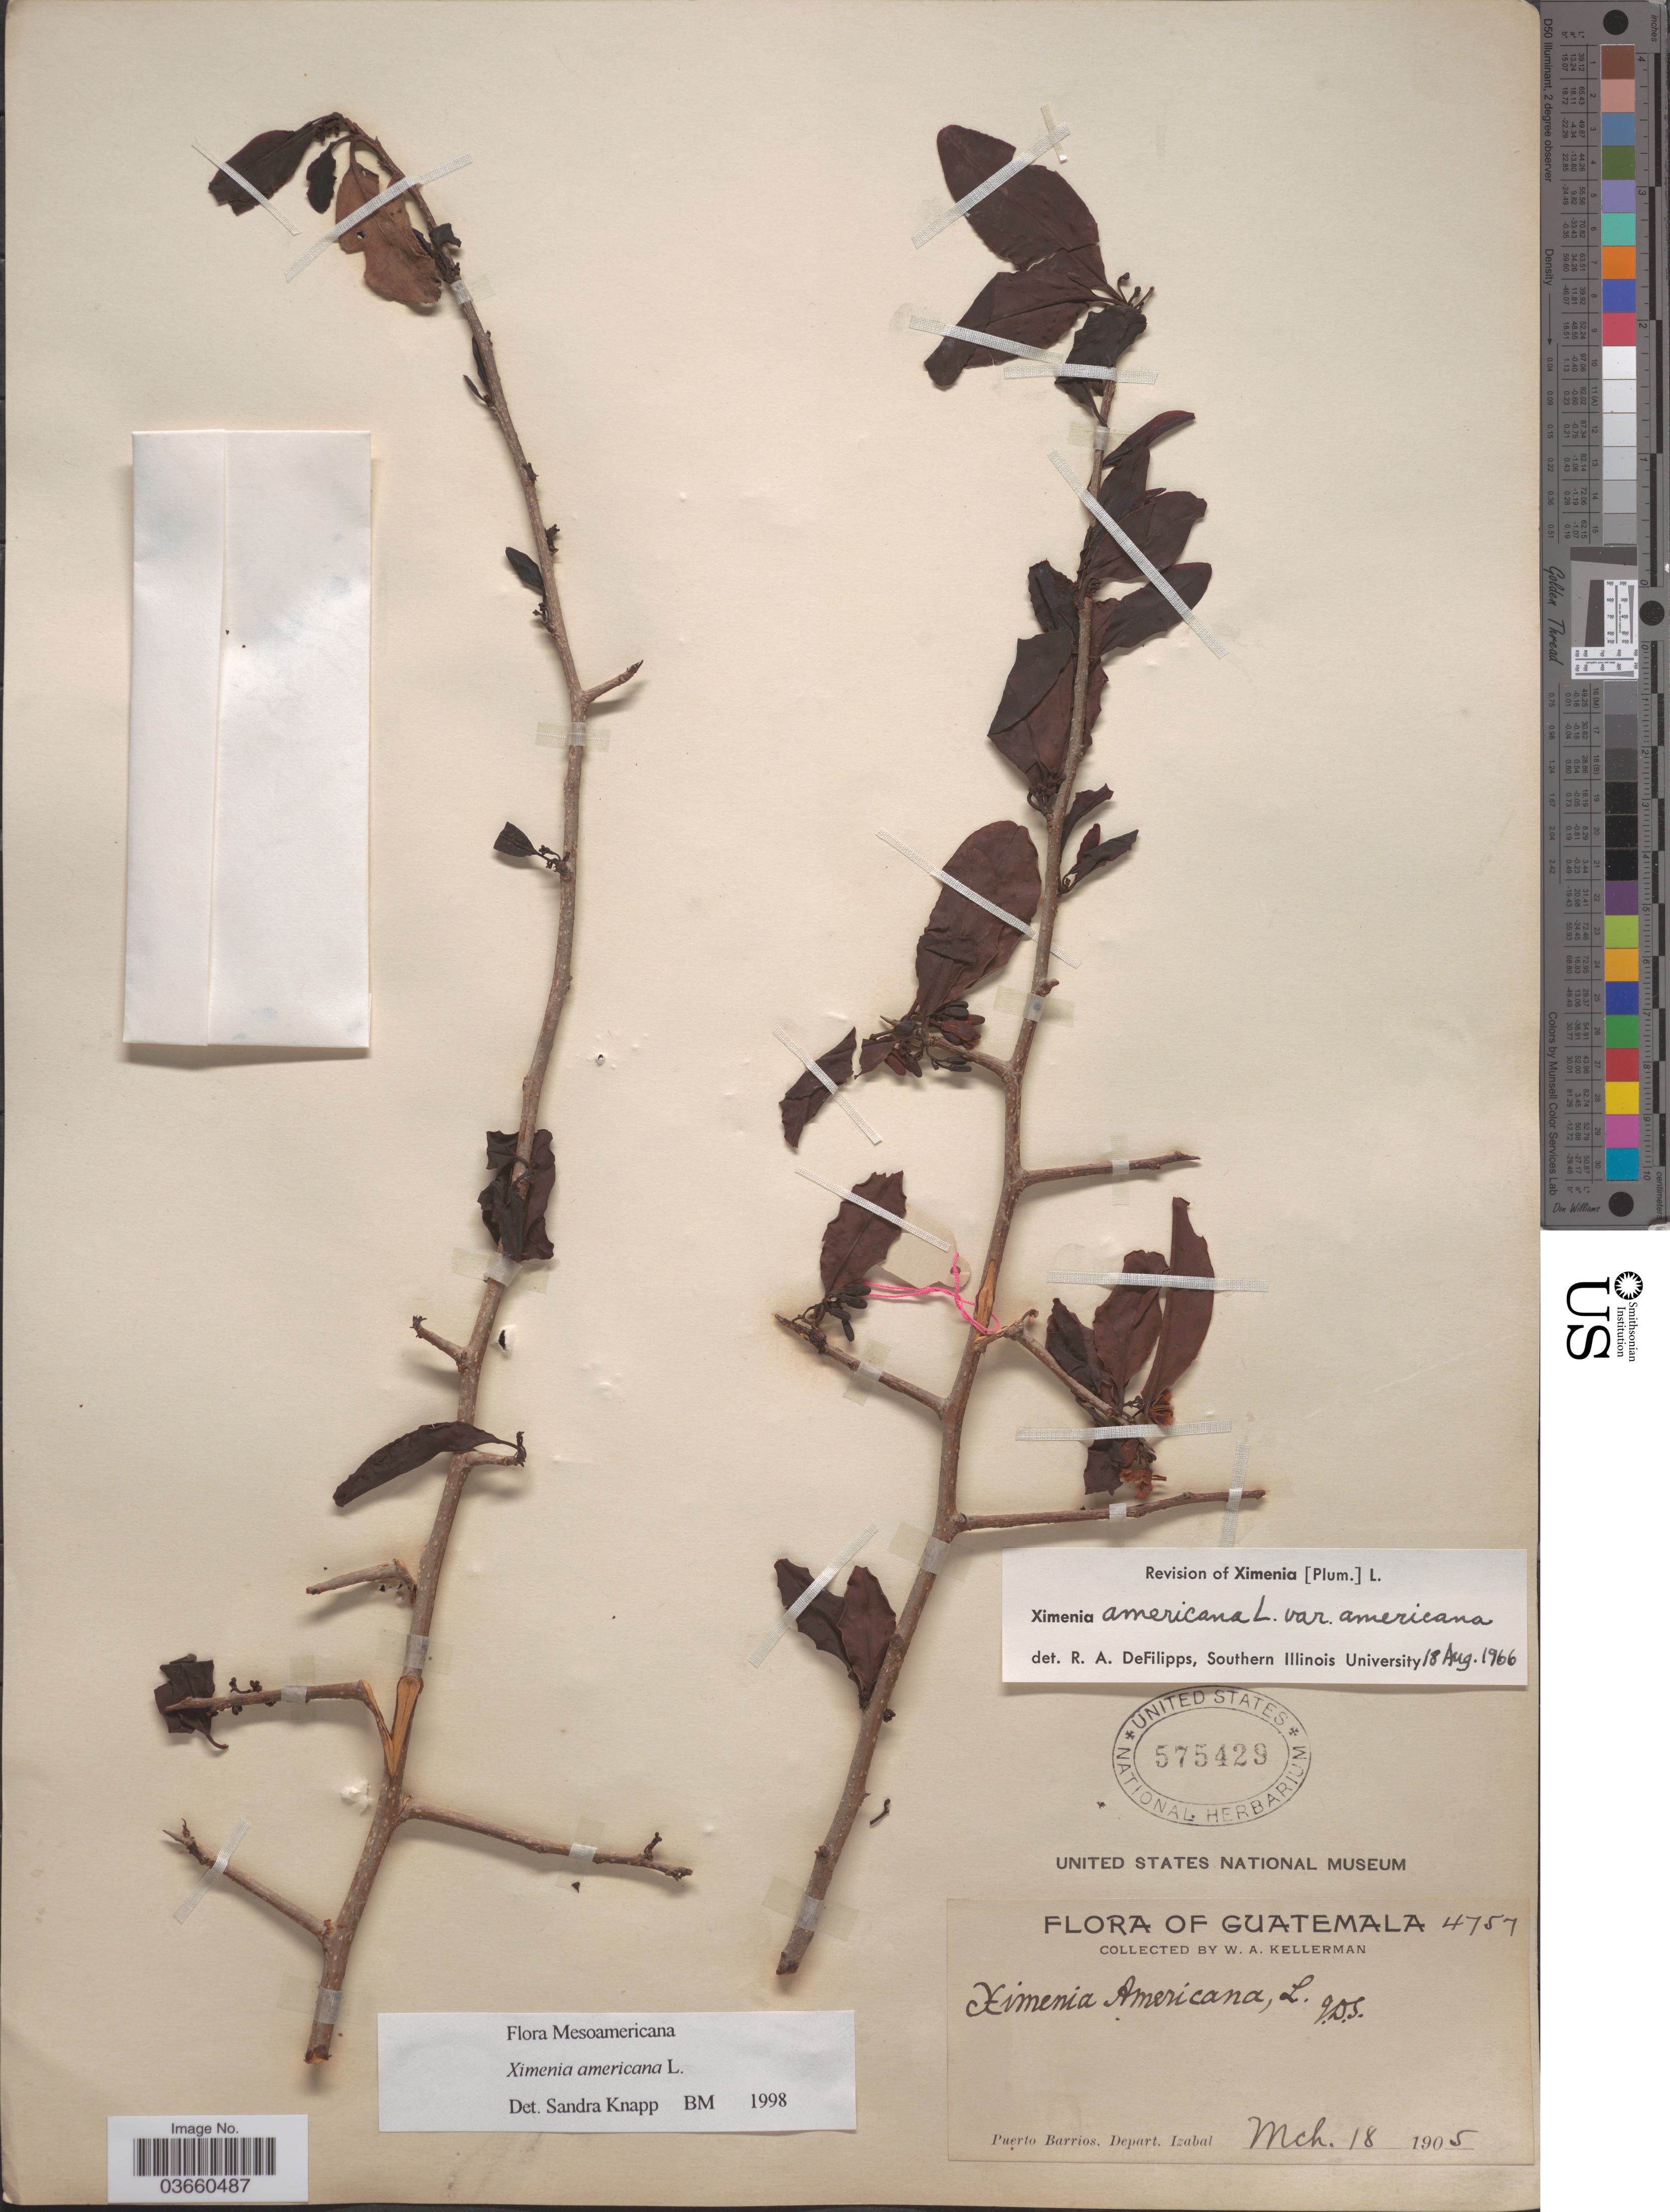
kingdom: Plantae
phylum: Tracheophyta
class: Magnoliopsida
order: Santalales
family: Ximeniaceae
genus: Ximenia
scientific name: Ximenia americana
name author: L.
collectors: W. Kellerman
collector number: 4757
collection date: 1905-03-18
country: Guatemala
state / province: Izabal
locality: Puerto Barrios, Depart. Izabal.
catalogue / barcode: US 575429